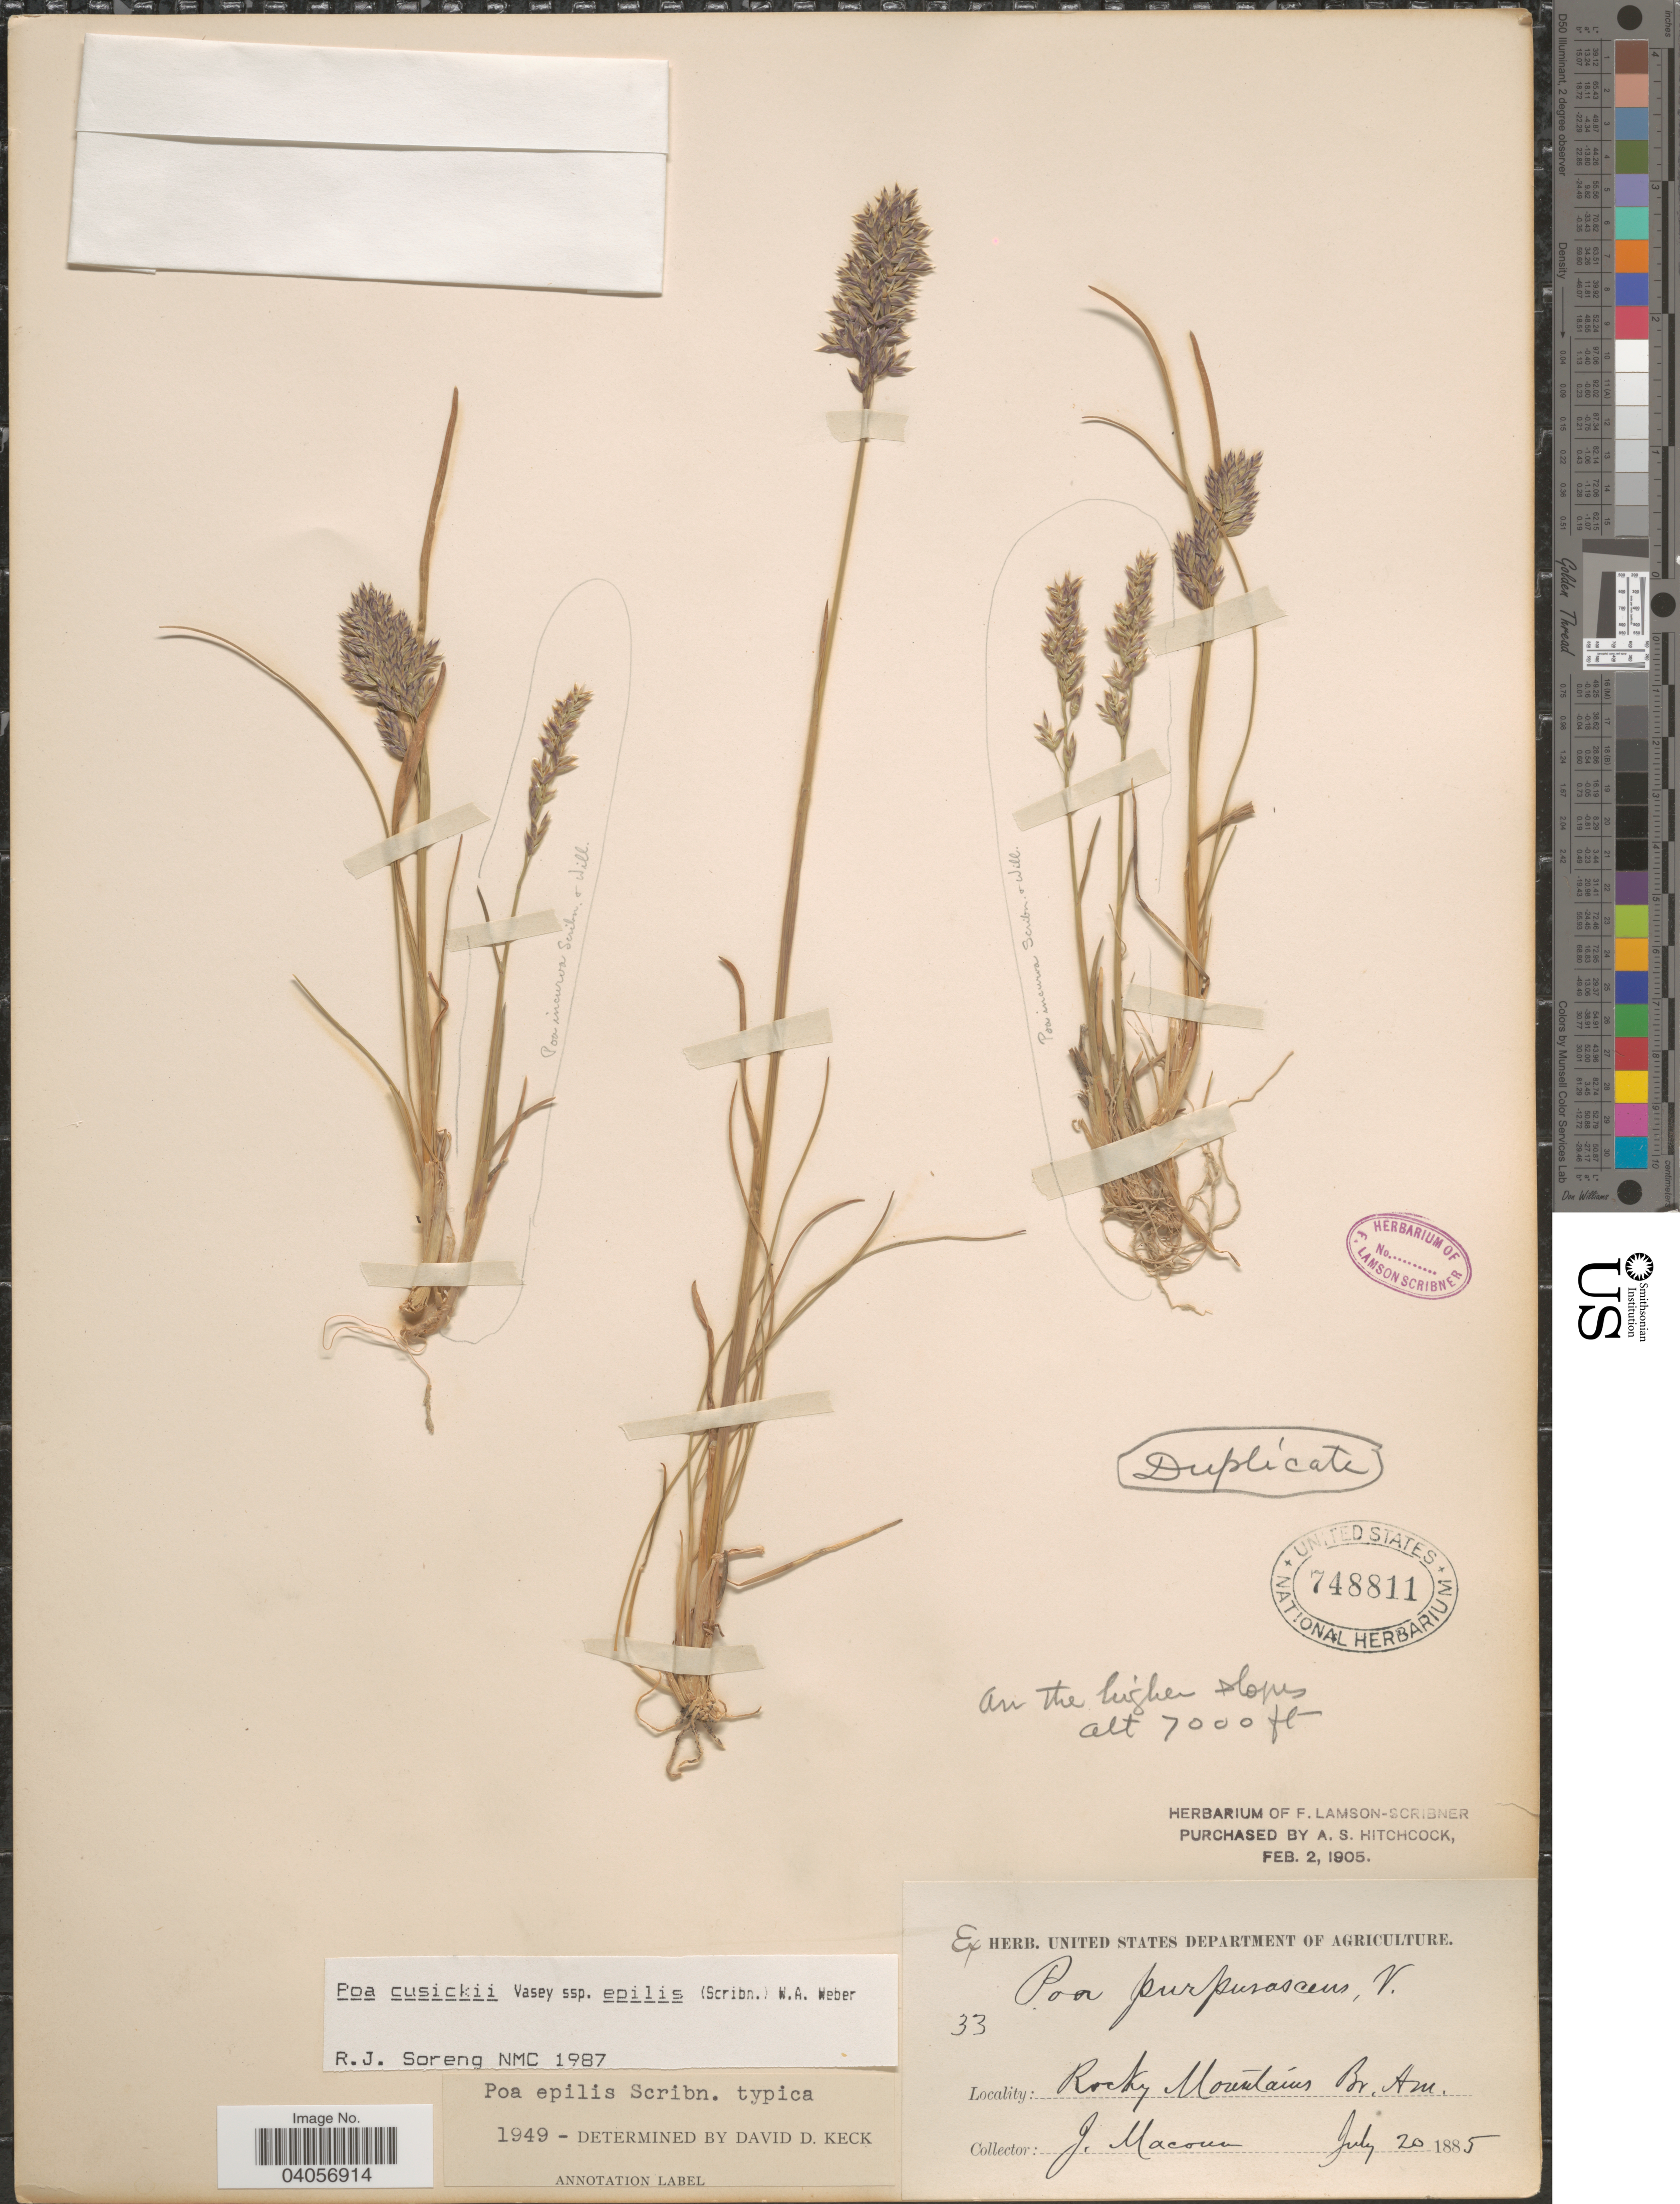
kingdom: Plantae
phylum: Tracheophyta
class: Liliopsida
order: Poales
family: Poaceae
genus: Poa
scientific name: Poa cusickii subsp. epilis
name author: (Scribn.) W.A. Weber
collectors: J. Macoun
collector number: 33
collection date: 1885-07-20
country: Canada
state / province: British Columbia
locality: On the higher slopes. Rocky Mountains Br. Am.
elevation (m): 2134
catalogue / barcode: US 748811